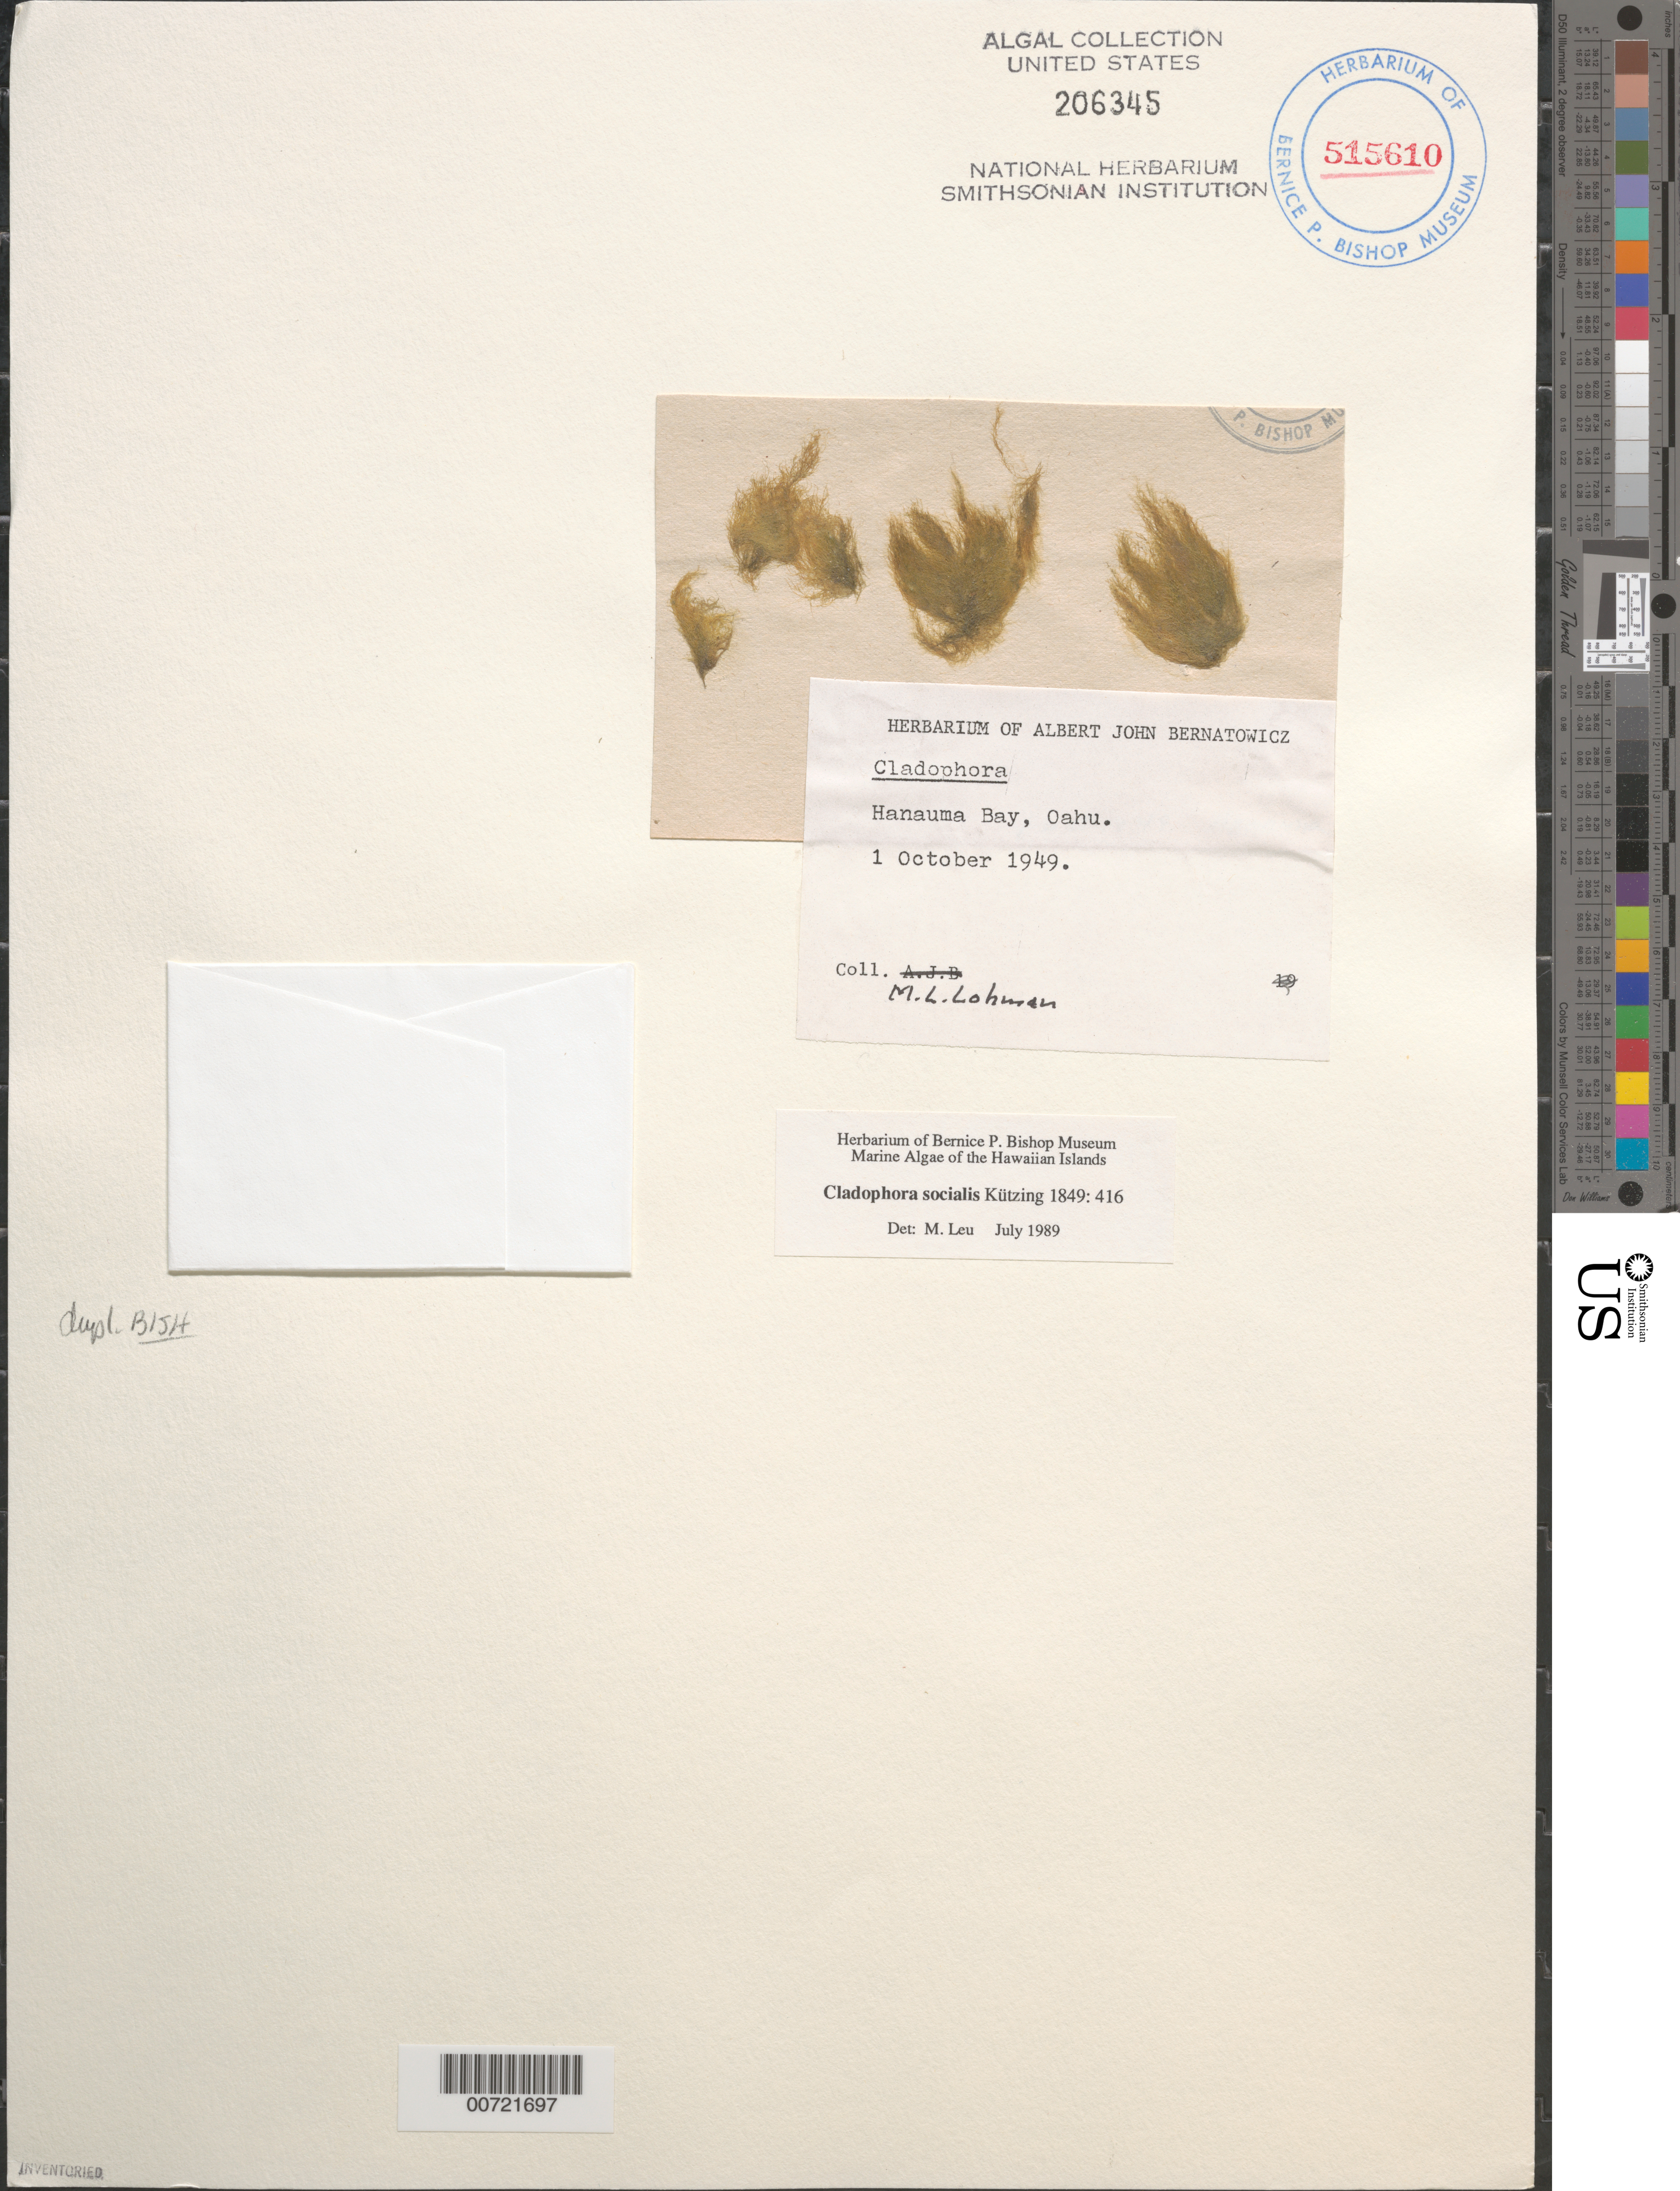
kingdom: Plantae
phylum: Chlorophyta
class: Ulvophyceae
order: Cladophorales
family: Cladophoraceae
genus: Cladophora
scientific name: Cladophora socialis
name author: Kütz.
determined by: Leu, M. E.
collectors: M. Lohman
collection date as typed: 01 Oct 1949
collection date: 1949-10-01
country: United States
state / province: Hawaii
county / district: Honolulu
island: Oahu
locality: Hanauma Bay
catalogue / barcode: US 206345